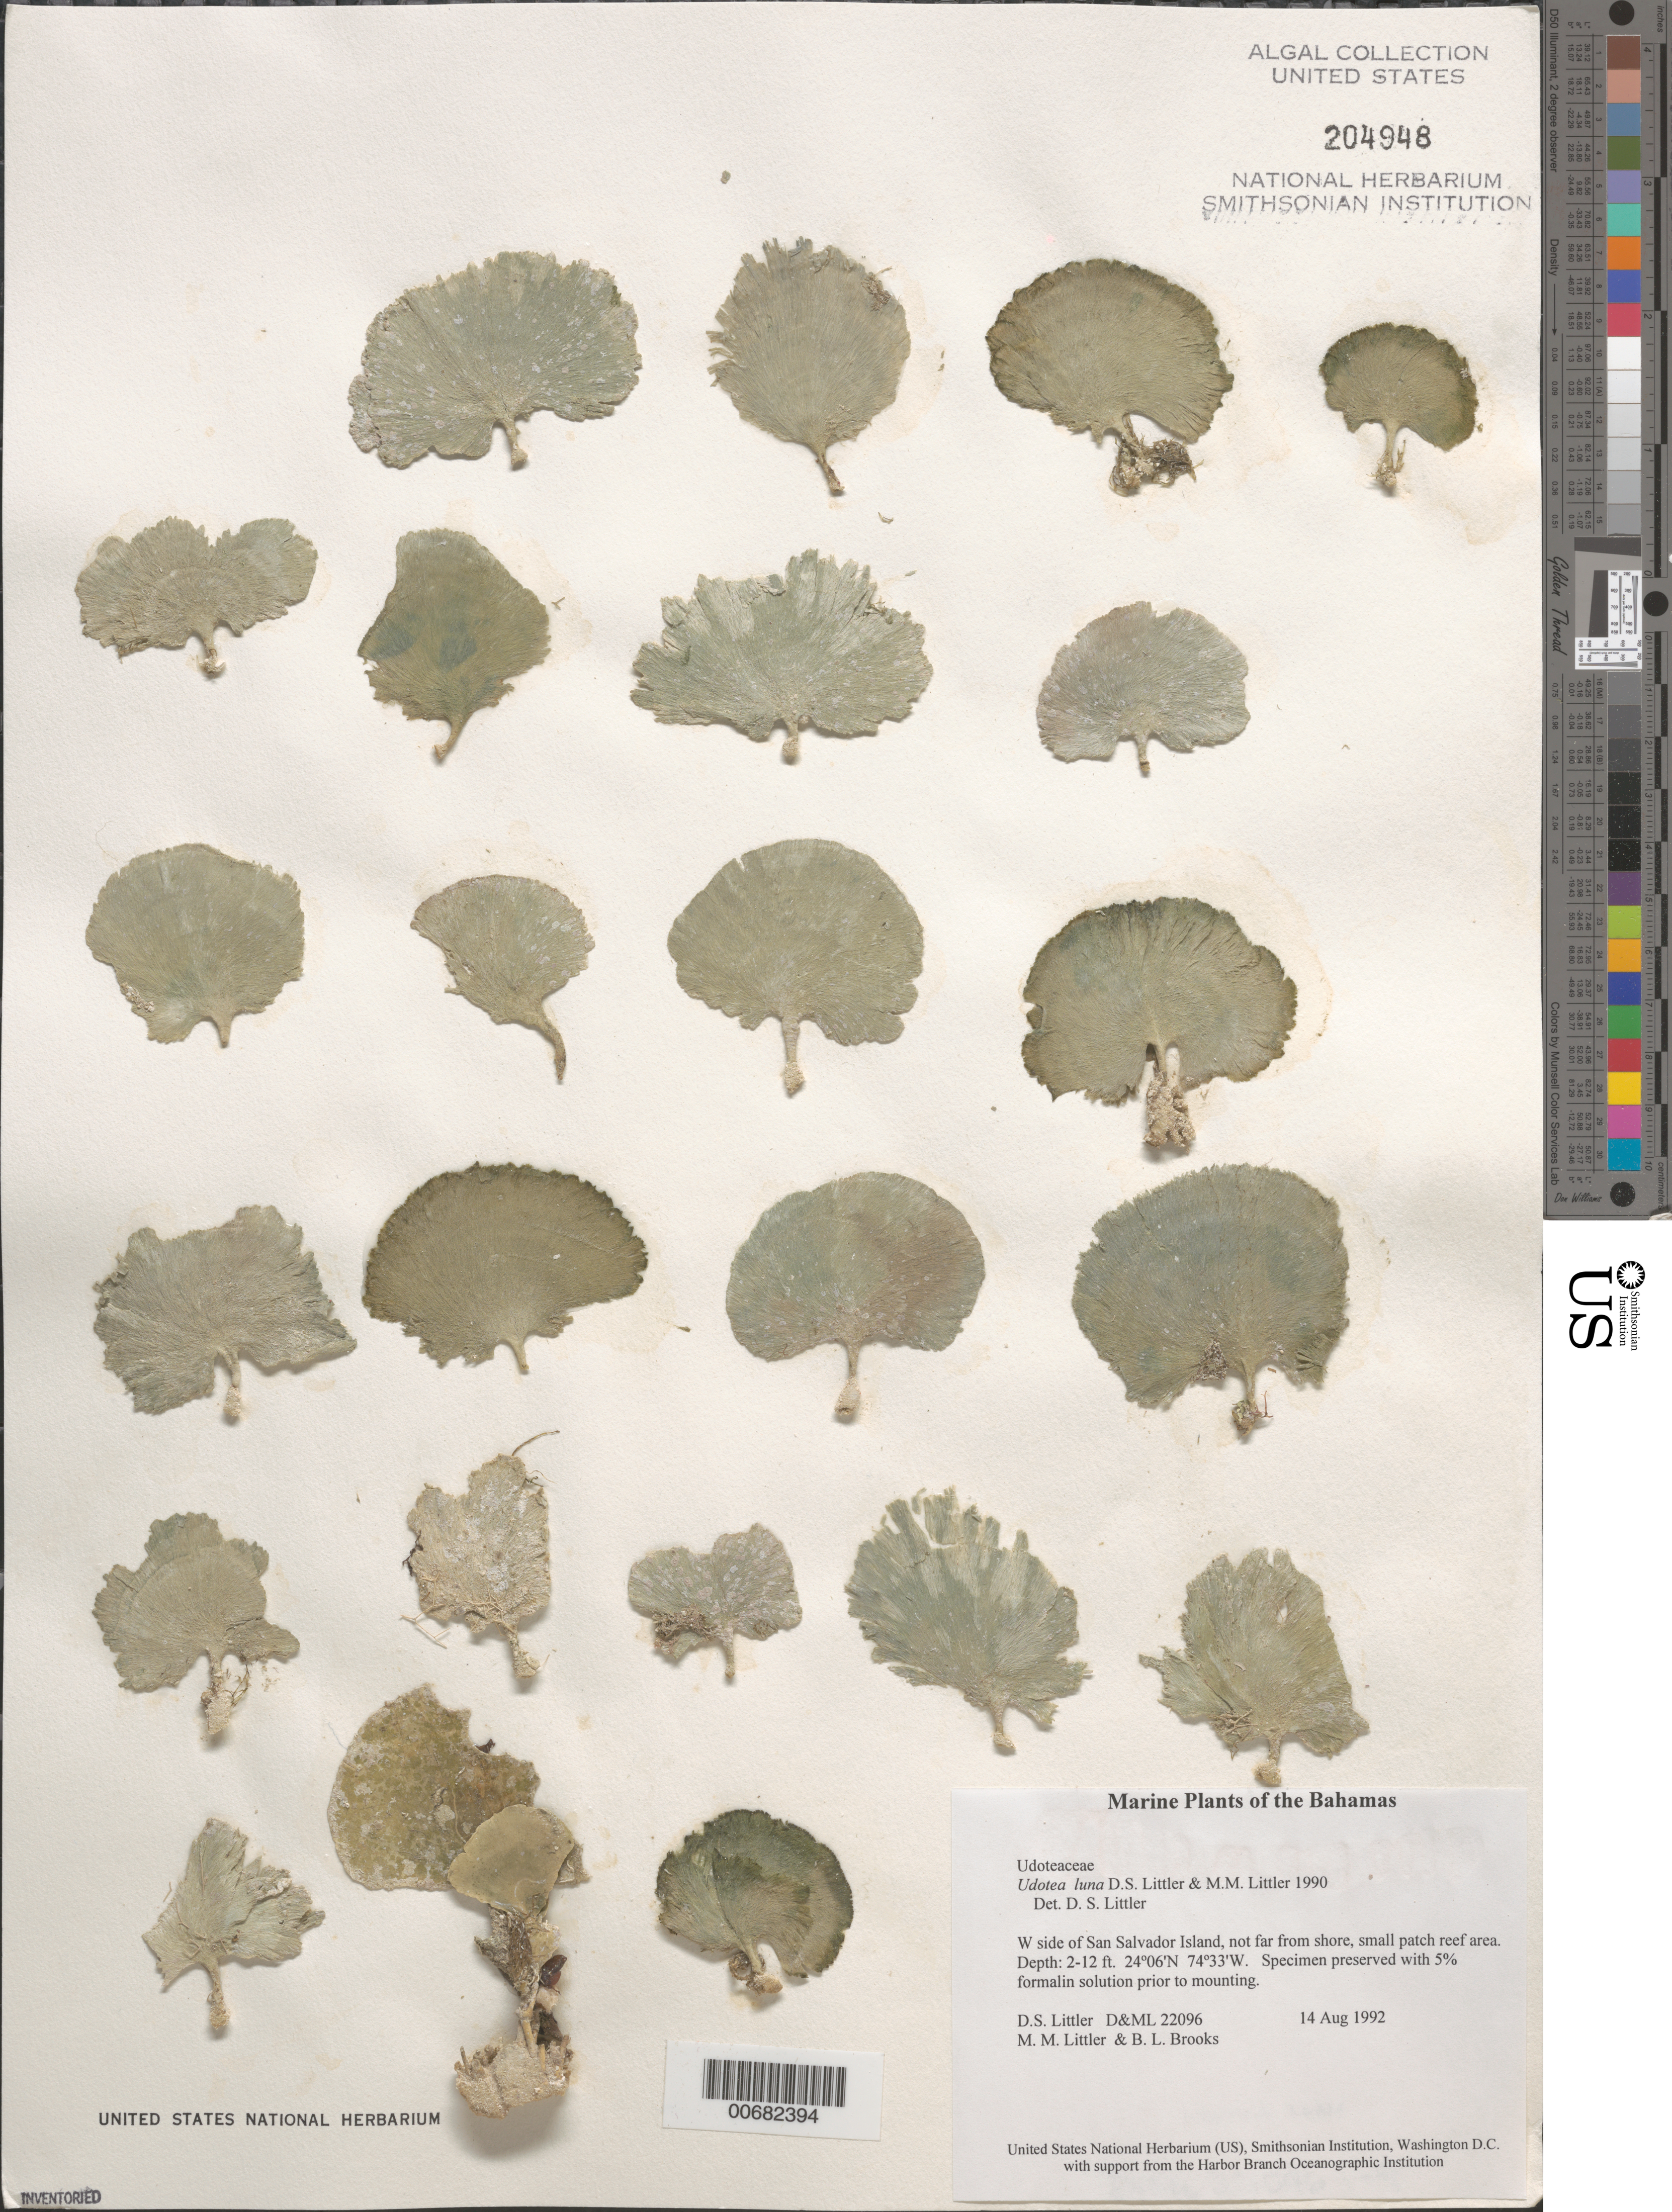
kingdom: Plantae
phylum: Chlorophyta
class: Ulvophyceae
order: Bryopsidales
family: Udoteaceae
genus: Udotea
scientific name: Udotea luna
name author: D.S. Littler & Littler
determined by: Littler, D. S.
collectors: D. S. Littler, M. M. Littler & B. Brooks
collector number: D&ML 22096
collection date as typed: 14 Aug 1992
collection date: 1992-08-14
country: Bahamas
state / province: San Salvador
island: San Salvador Island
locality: West side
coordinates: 24 06' N, 74 33' W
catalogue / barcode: US 204948